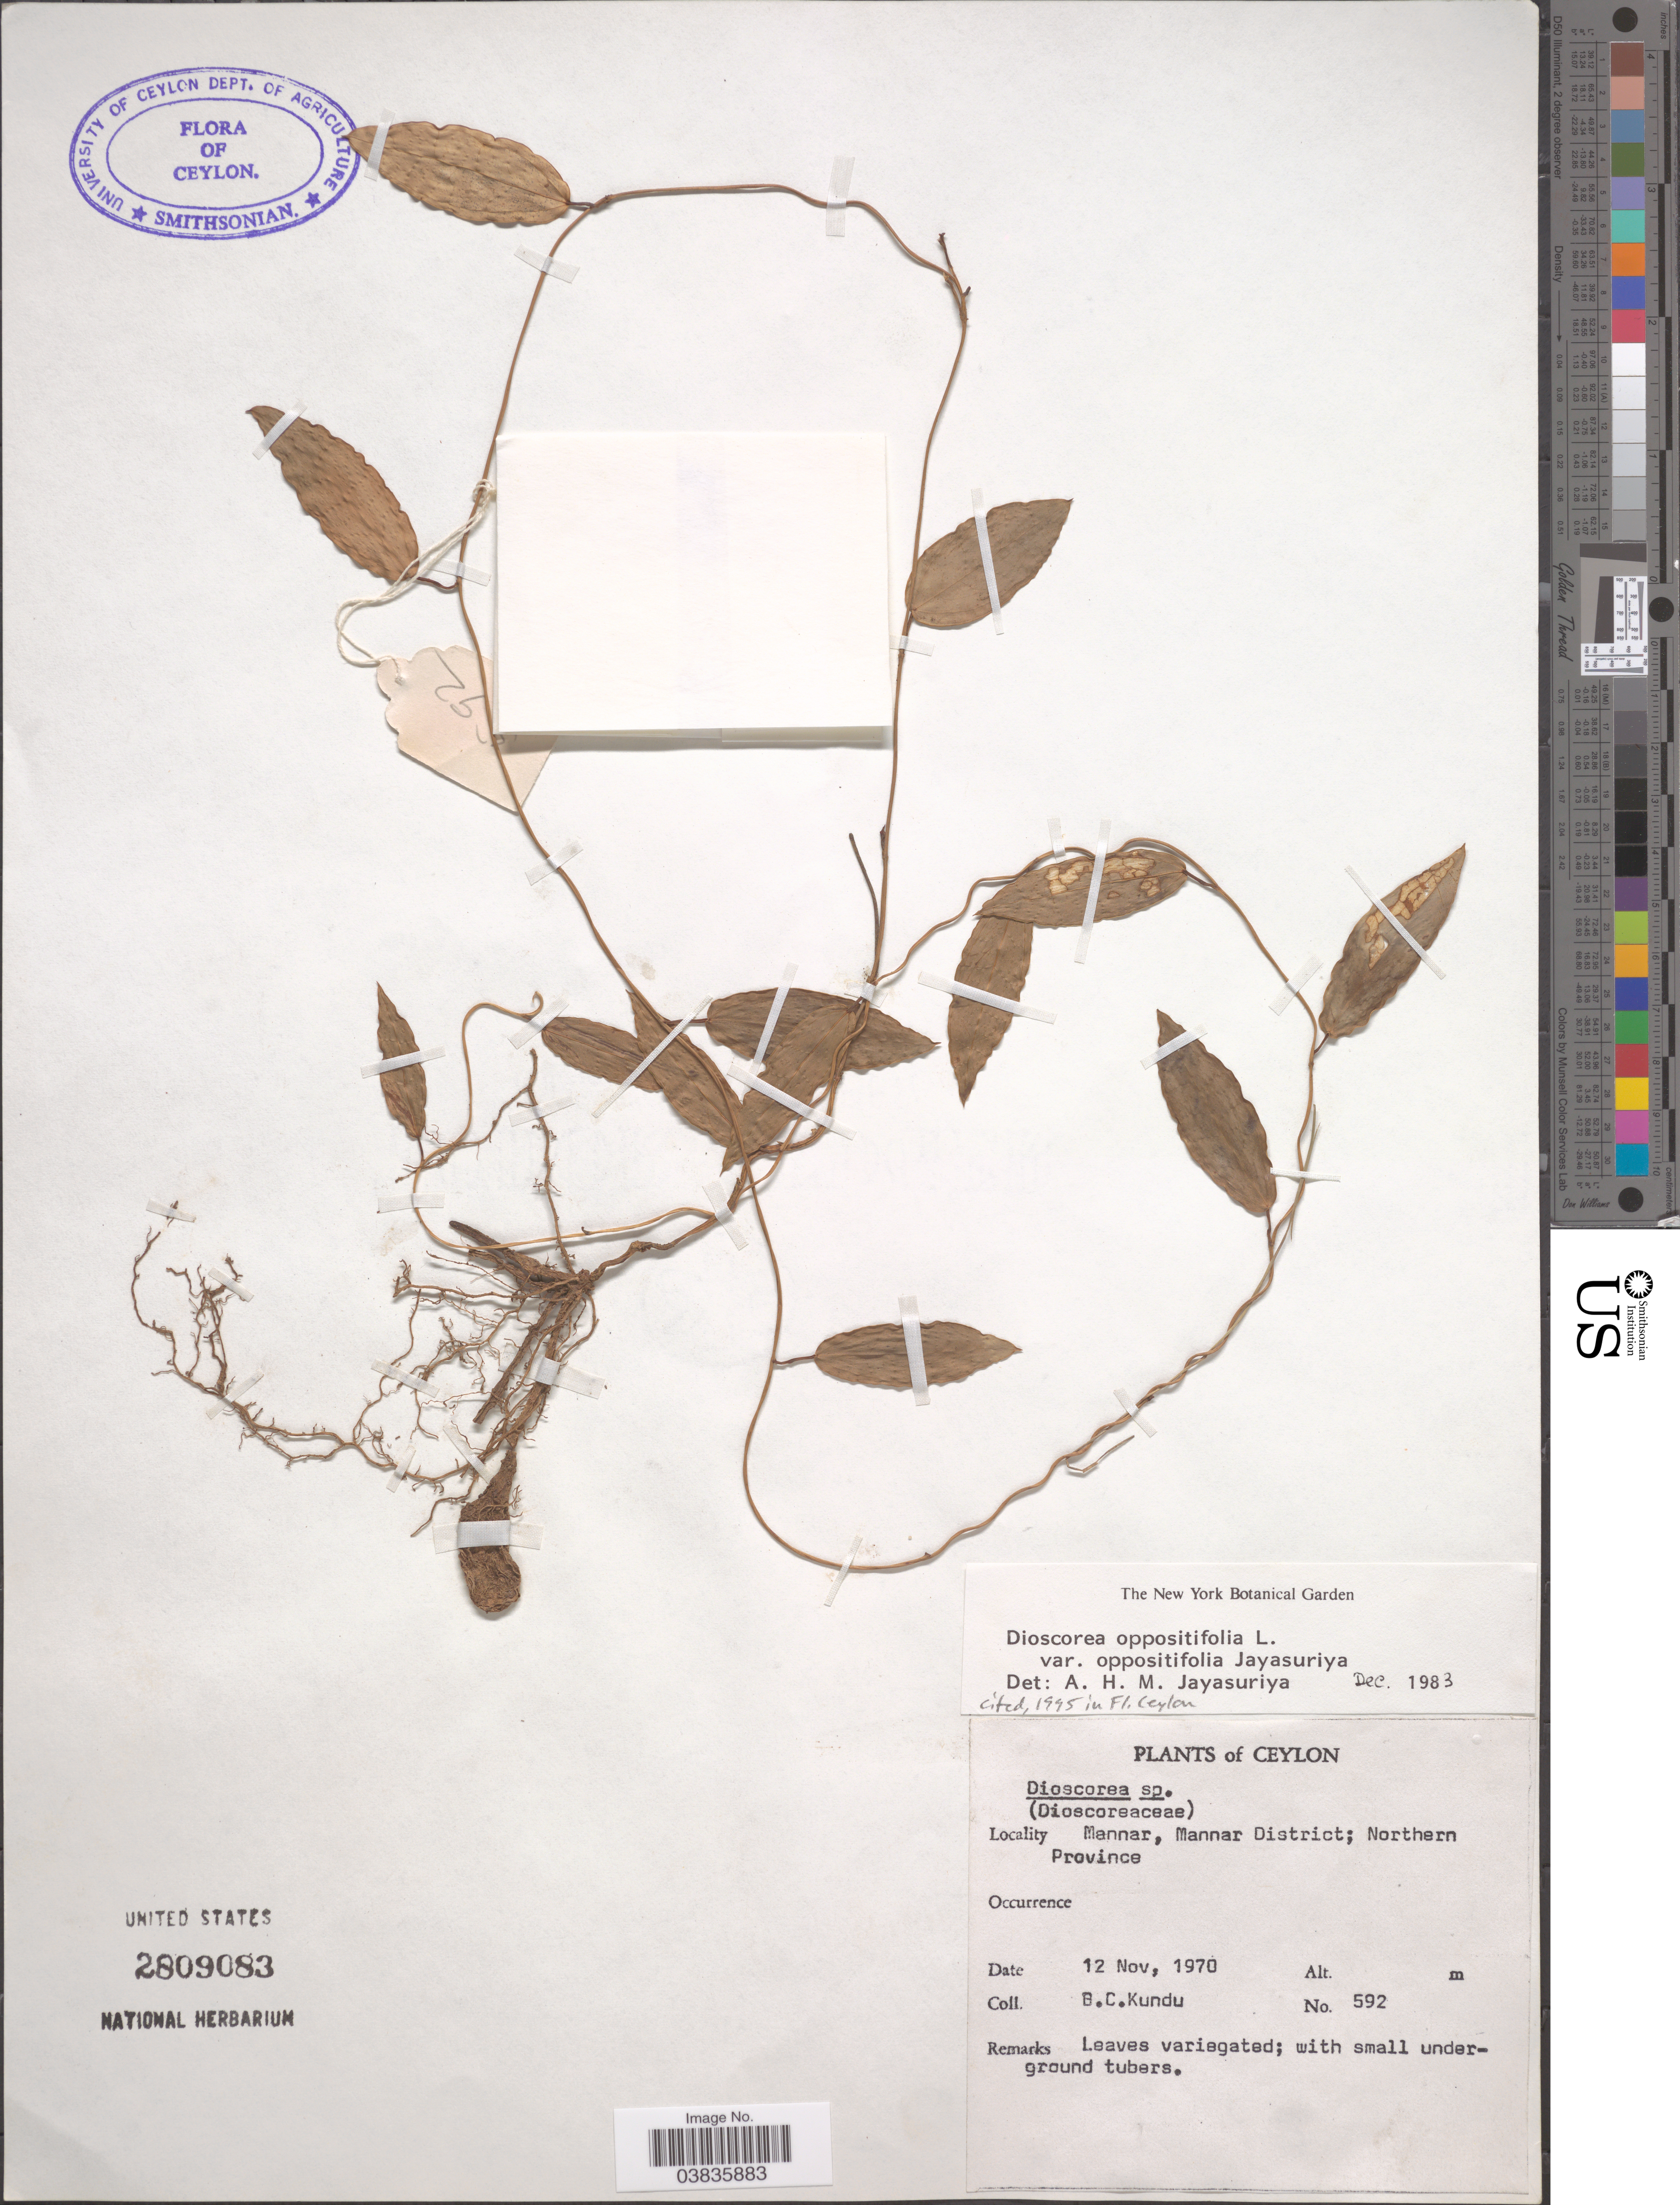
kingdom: Plantae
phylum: Tracheophyta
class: Liliopsida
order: Dioscoreales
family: Dioscoreaceae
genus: Dioscorea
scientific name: Dioscorea oppositifolia var. oppositifolia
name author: L.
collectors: B. C. Kundu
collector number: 592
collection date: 1970-11-12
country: Sri Lanka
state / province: Northern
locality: Ceylon. Mannar, Mannar District; Northern Province.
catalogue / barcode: US 2809083